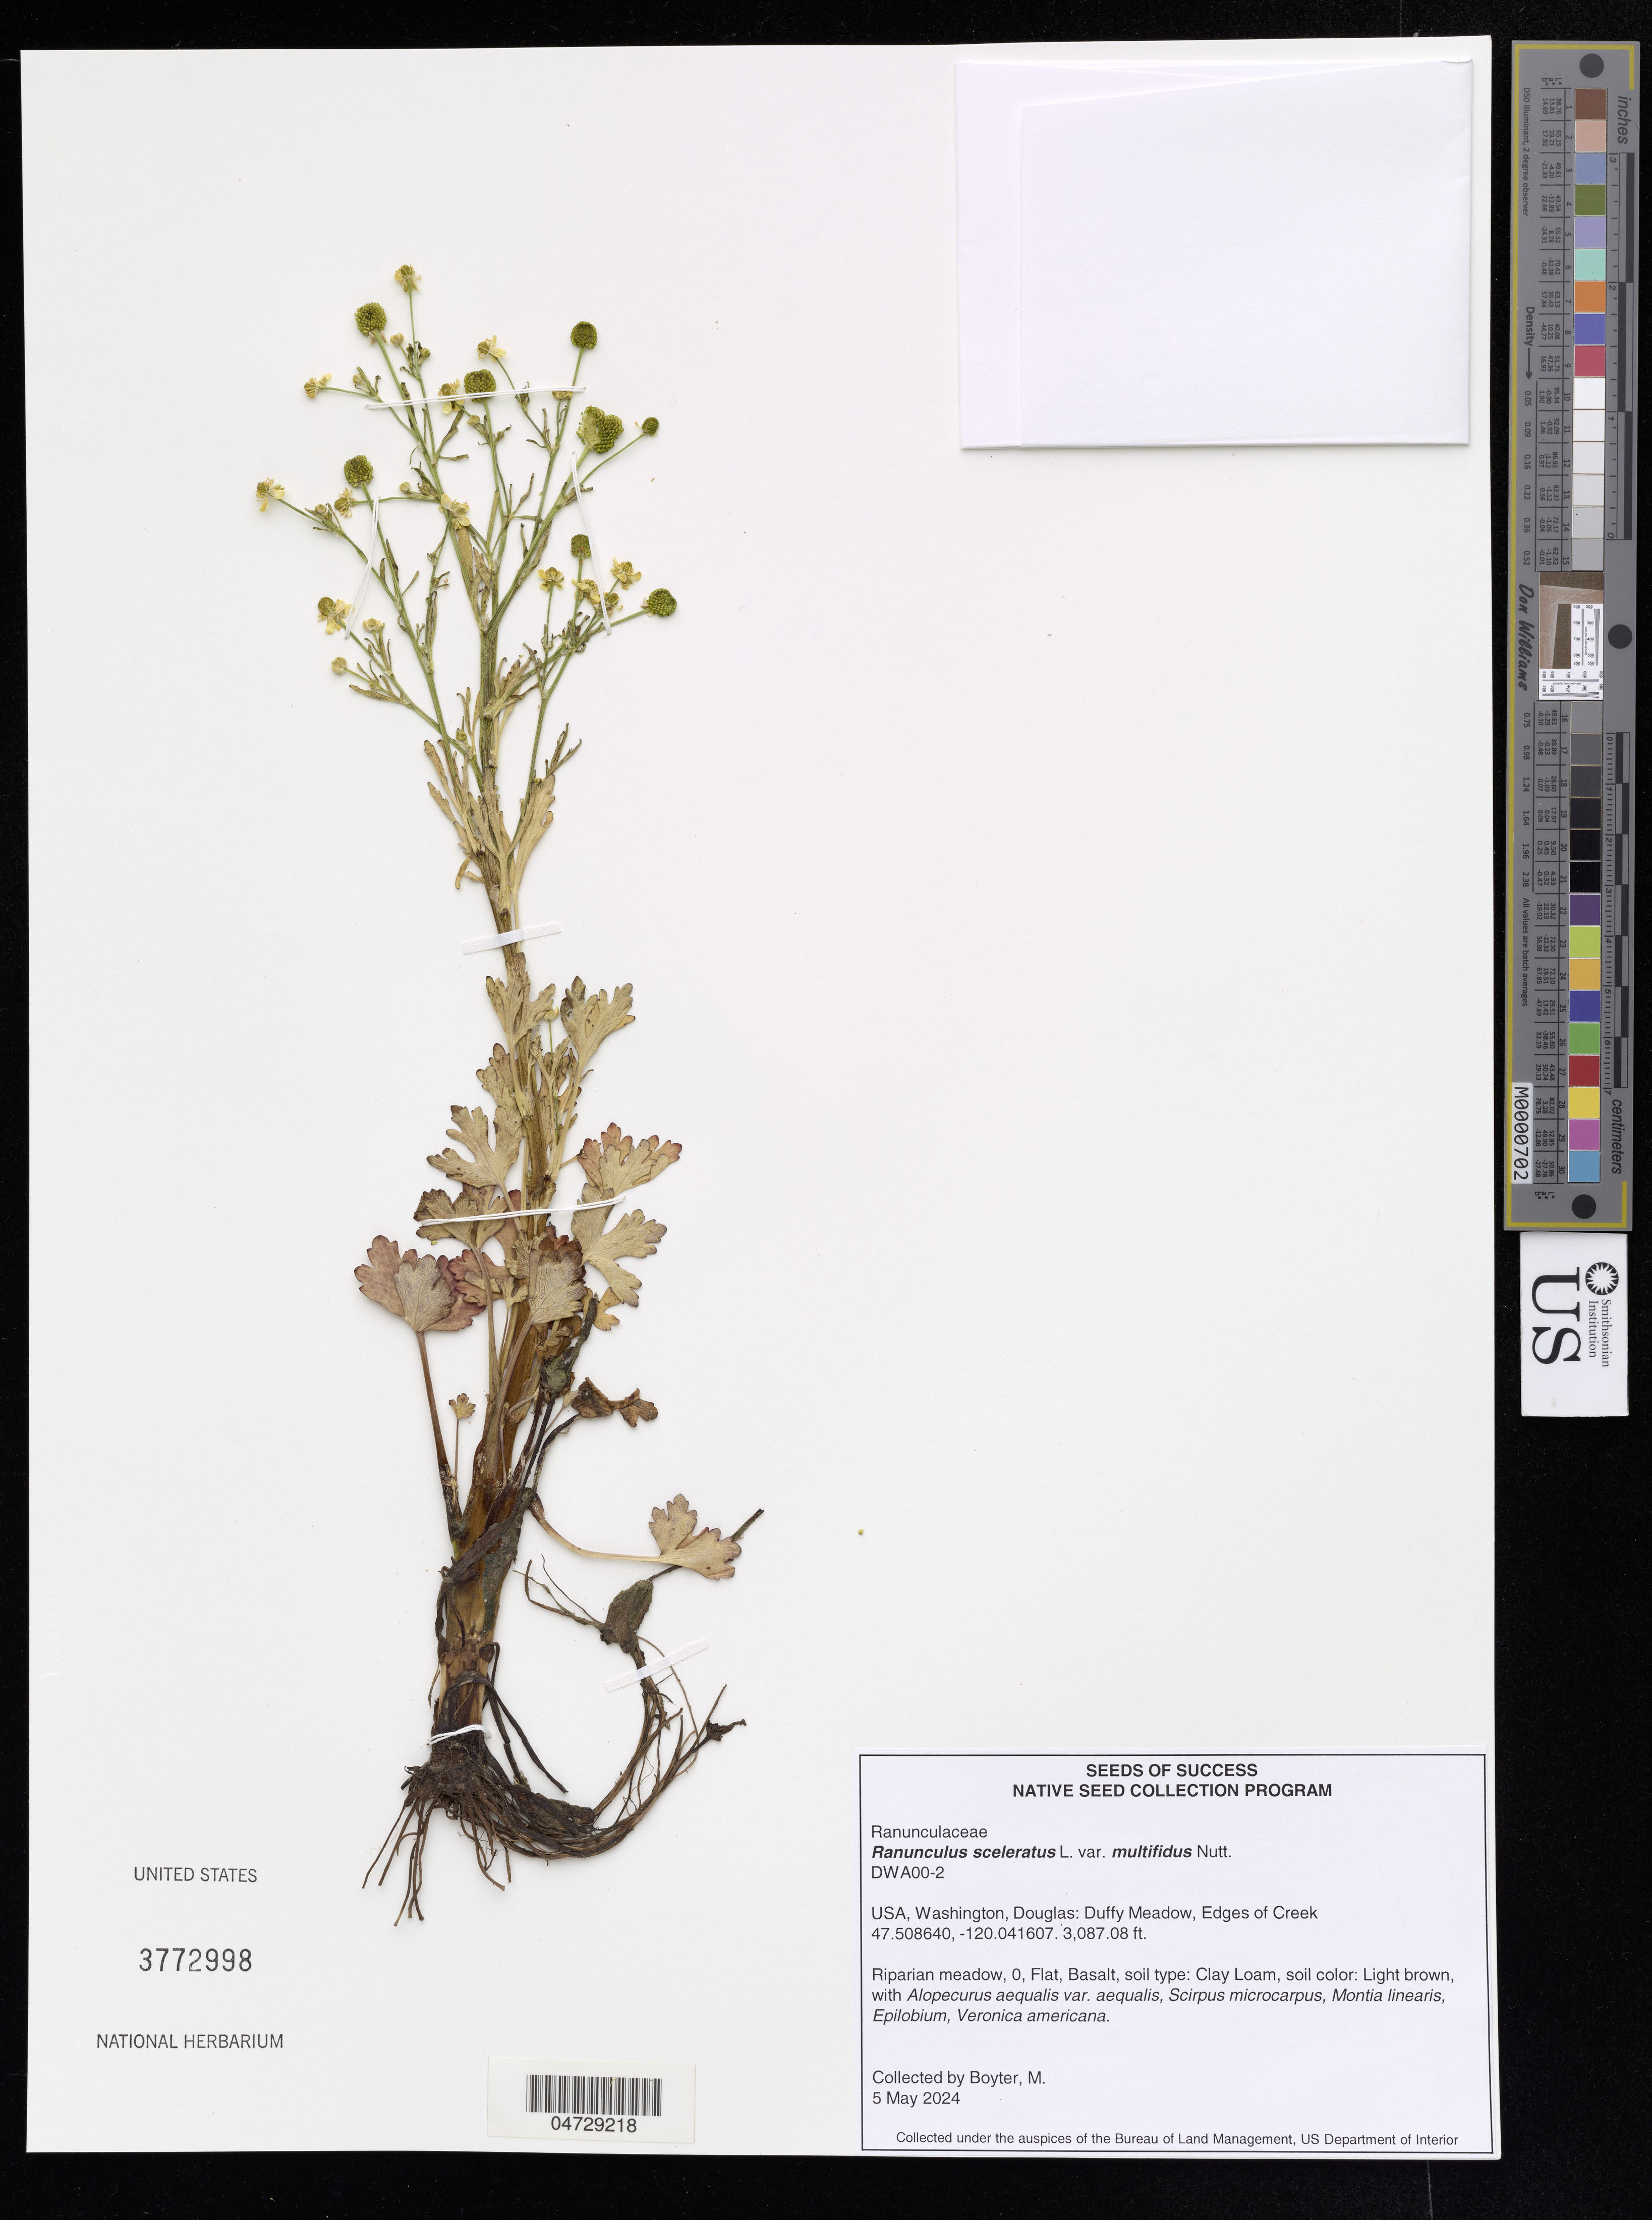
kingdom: Plantae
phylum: Tracheophyta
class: Magnoliopsida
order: Ranunculales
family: Ranunculaceae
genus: Ranunculus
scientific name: Ranunculus sceleratus var. multifidus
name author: Nutt.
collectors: M. Boyter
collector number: DWA00-2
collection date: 2024-05-05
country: United States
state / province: Washington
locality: Douglas: Duffy Meadow, Edges of Creek.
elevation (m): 940.94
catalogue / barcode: US 3772998